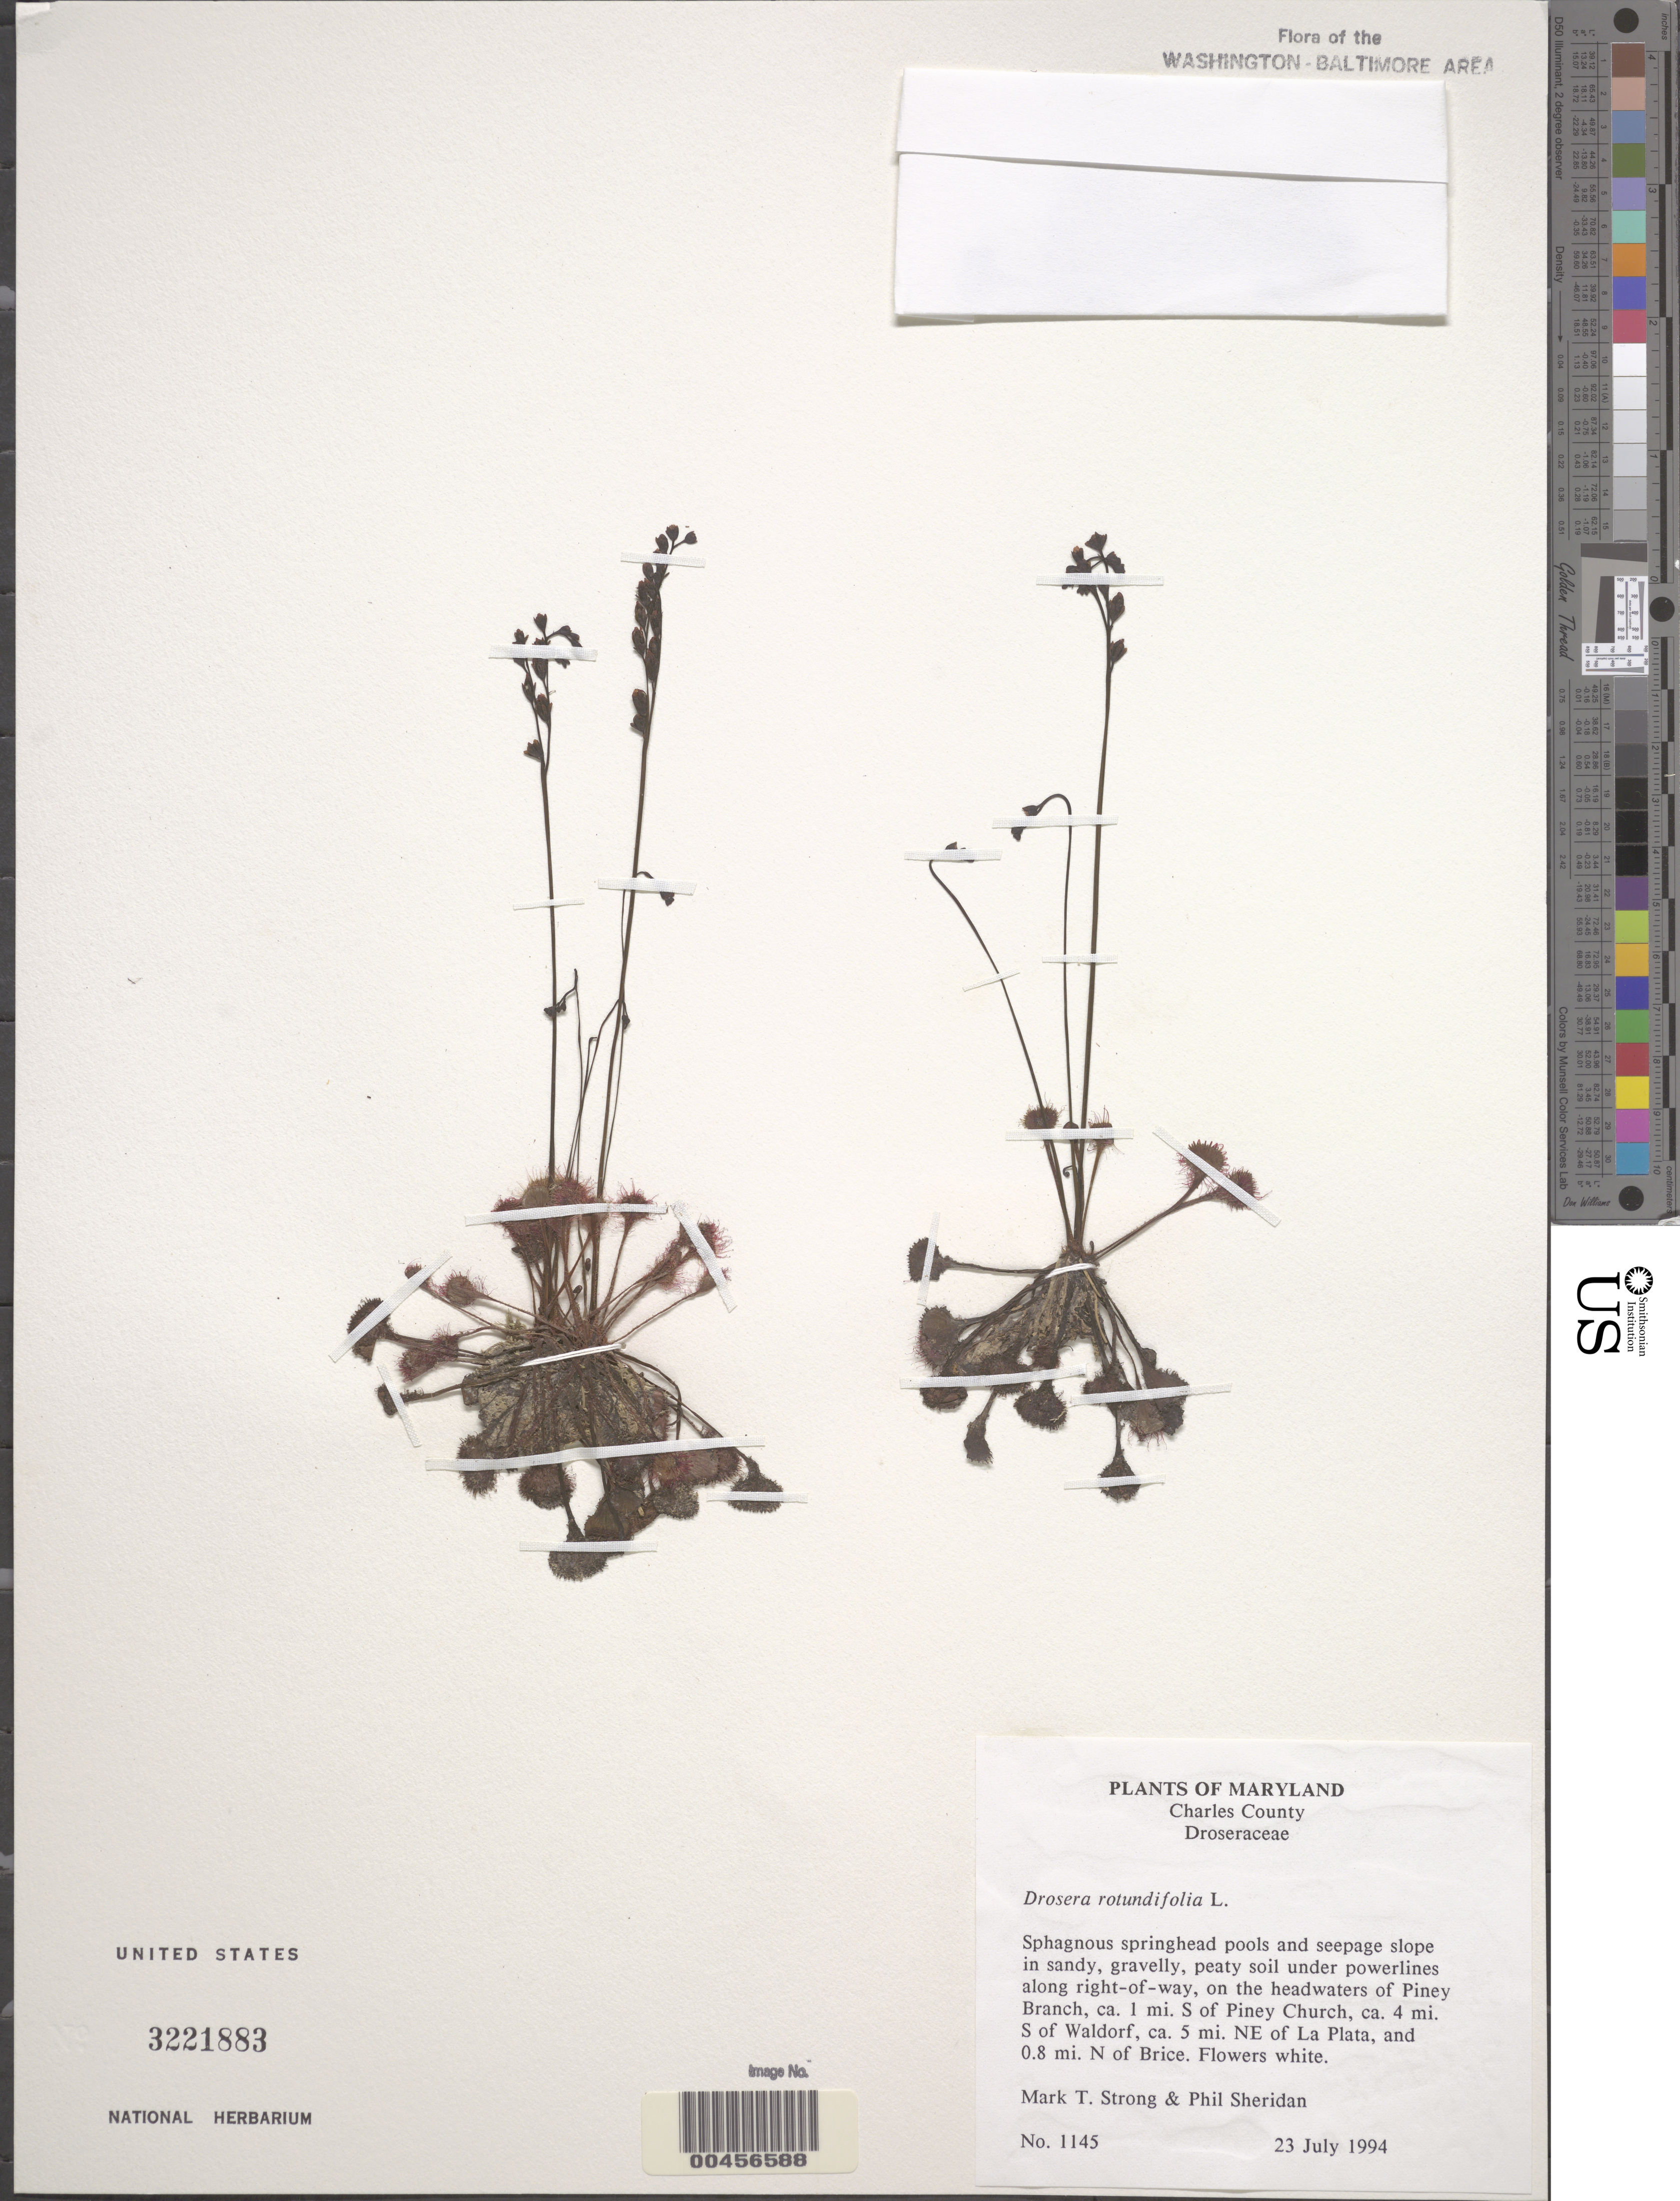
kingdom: Plantae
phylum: Tracheophyta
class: Magnoliopsida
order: Caryophyllales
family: Droseraceae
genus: Drosera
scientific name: Drosera rotundifolia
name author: L.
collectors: M. T. Strong & P. Sheridan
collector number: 1145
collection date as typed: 23 Jul 1994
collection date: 1994-07-23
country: United States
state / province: Maryland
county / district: Charles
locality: Piney Branch, S of Piney Church, S of Waldorf, NE of La Plata, N of Brice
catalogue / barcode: US 3221883